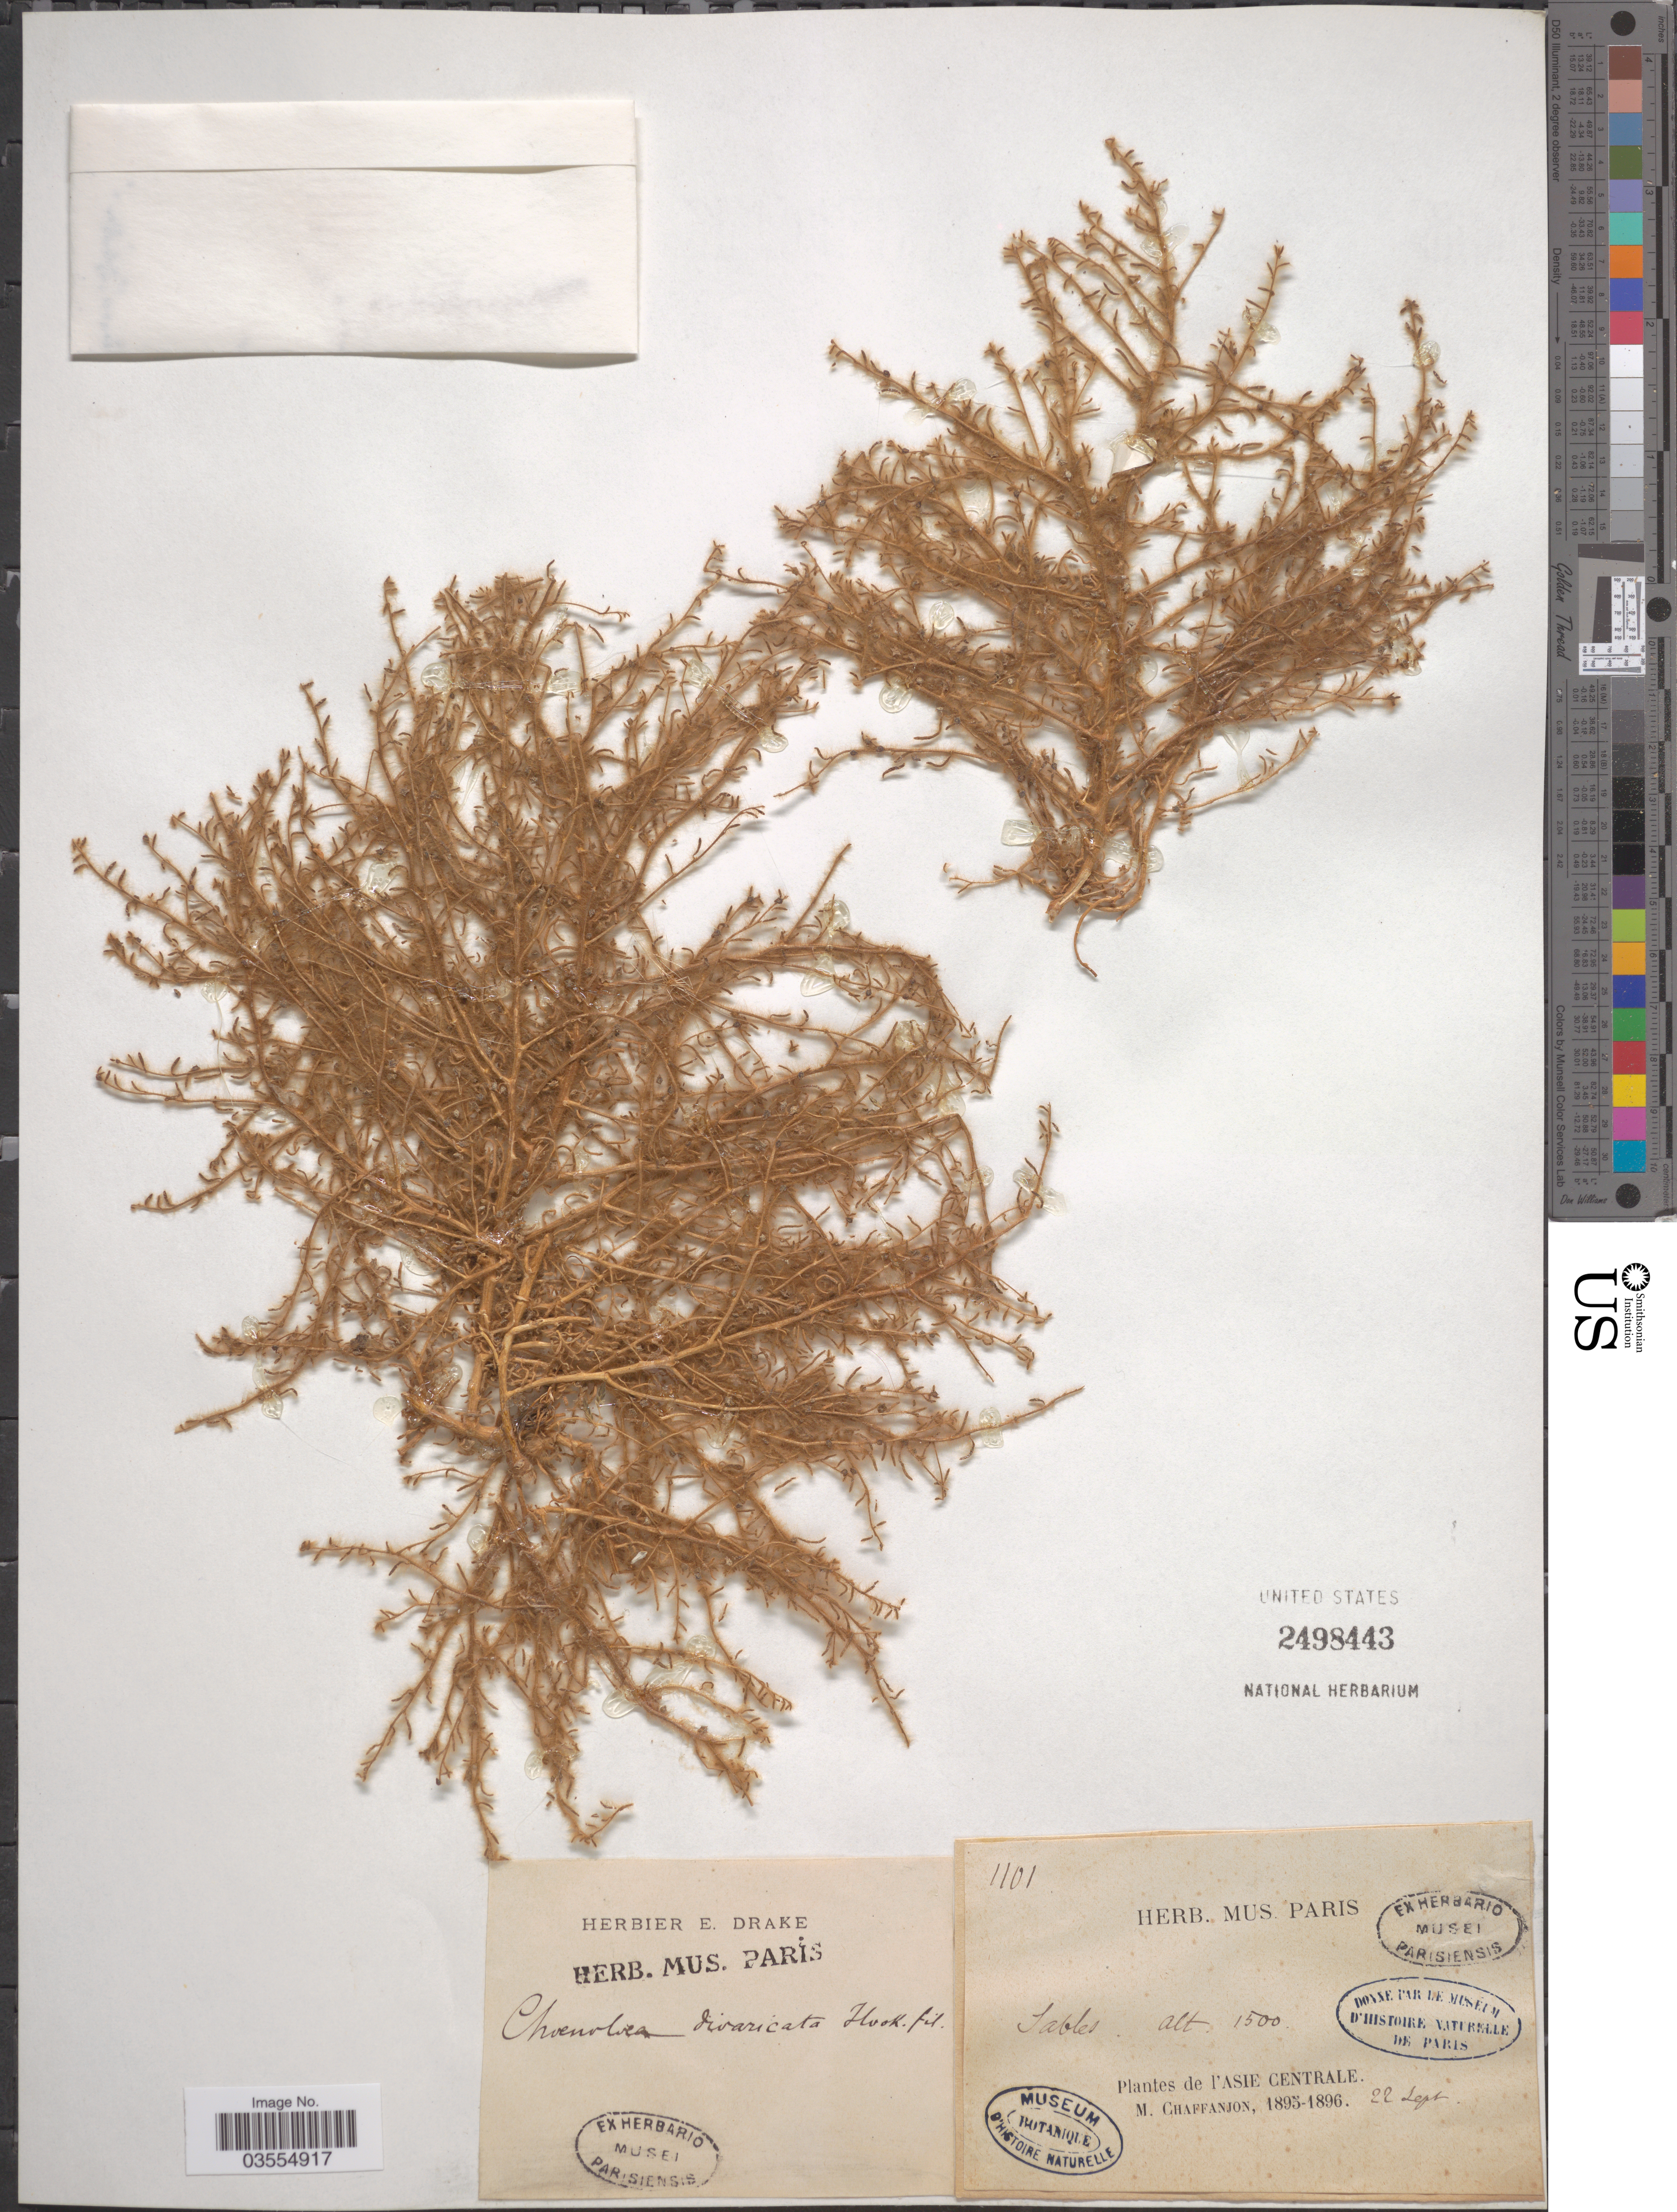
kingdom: Plantae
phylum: Tracheophyta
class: Magnoliopsida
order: Caryophyllales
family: Amaranthaceae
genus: Grubovia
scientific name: Grubovia dasyphylla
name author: (Fisch. & C.A. Mey.) Freitag & G. Kadereit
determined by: Strong, Mark T., (BOT), Smithsonian Institution - National Museum of Natural History (UNITED STATES)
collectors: M. Chaffanjon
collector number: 1101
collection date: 1895-09-22/1896-09-22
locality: Sables, l'Asie Centrale.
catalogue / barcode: US 2498443